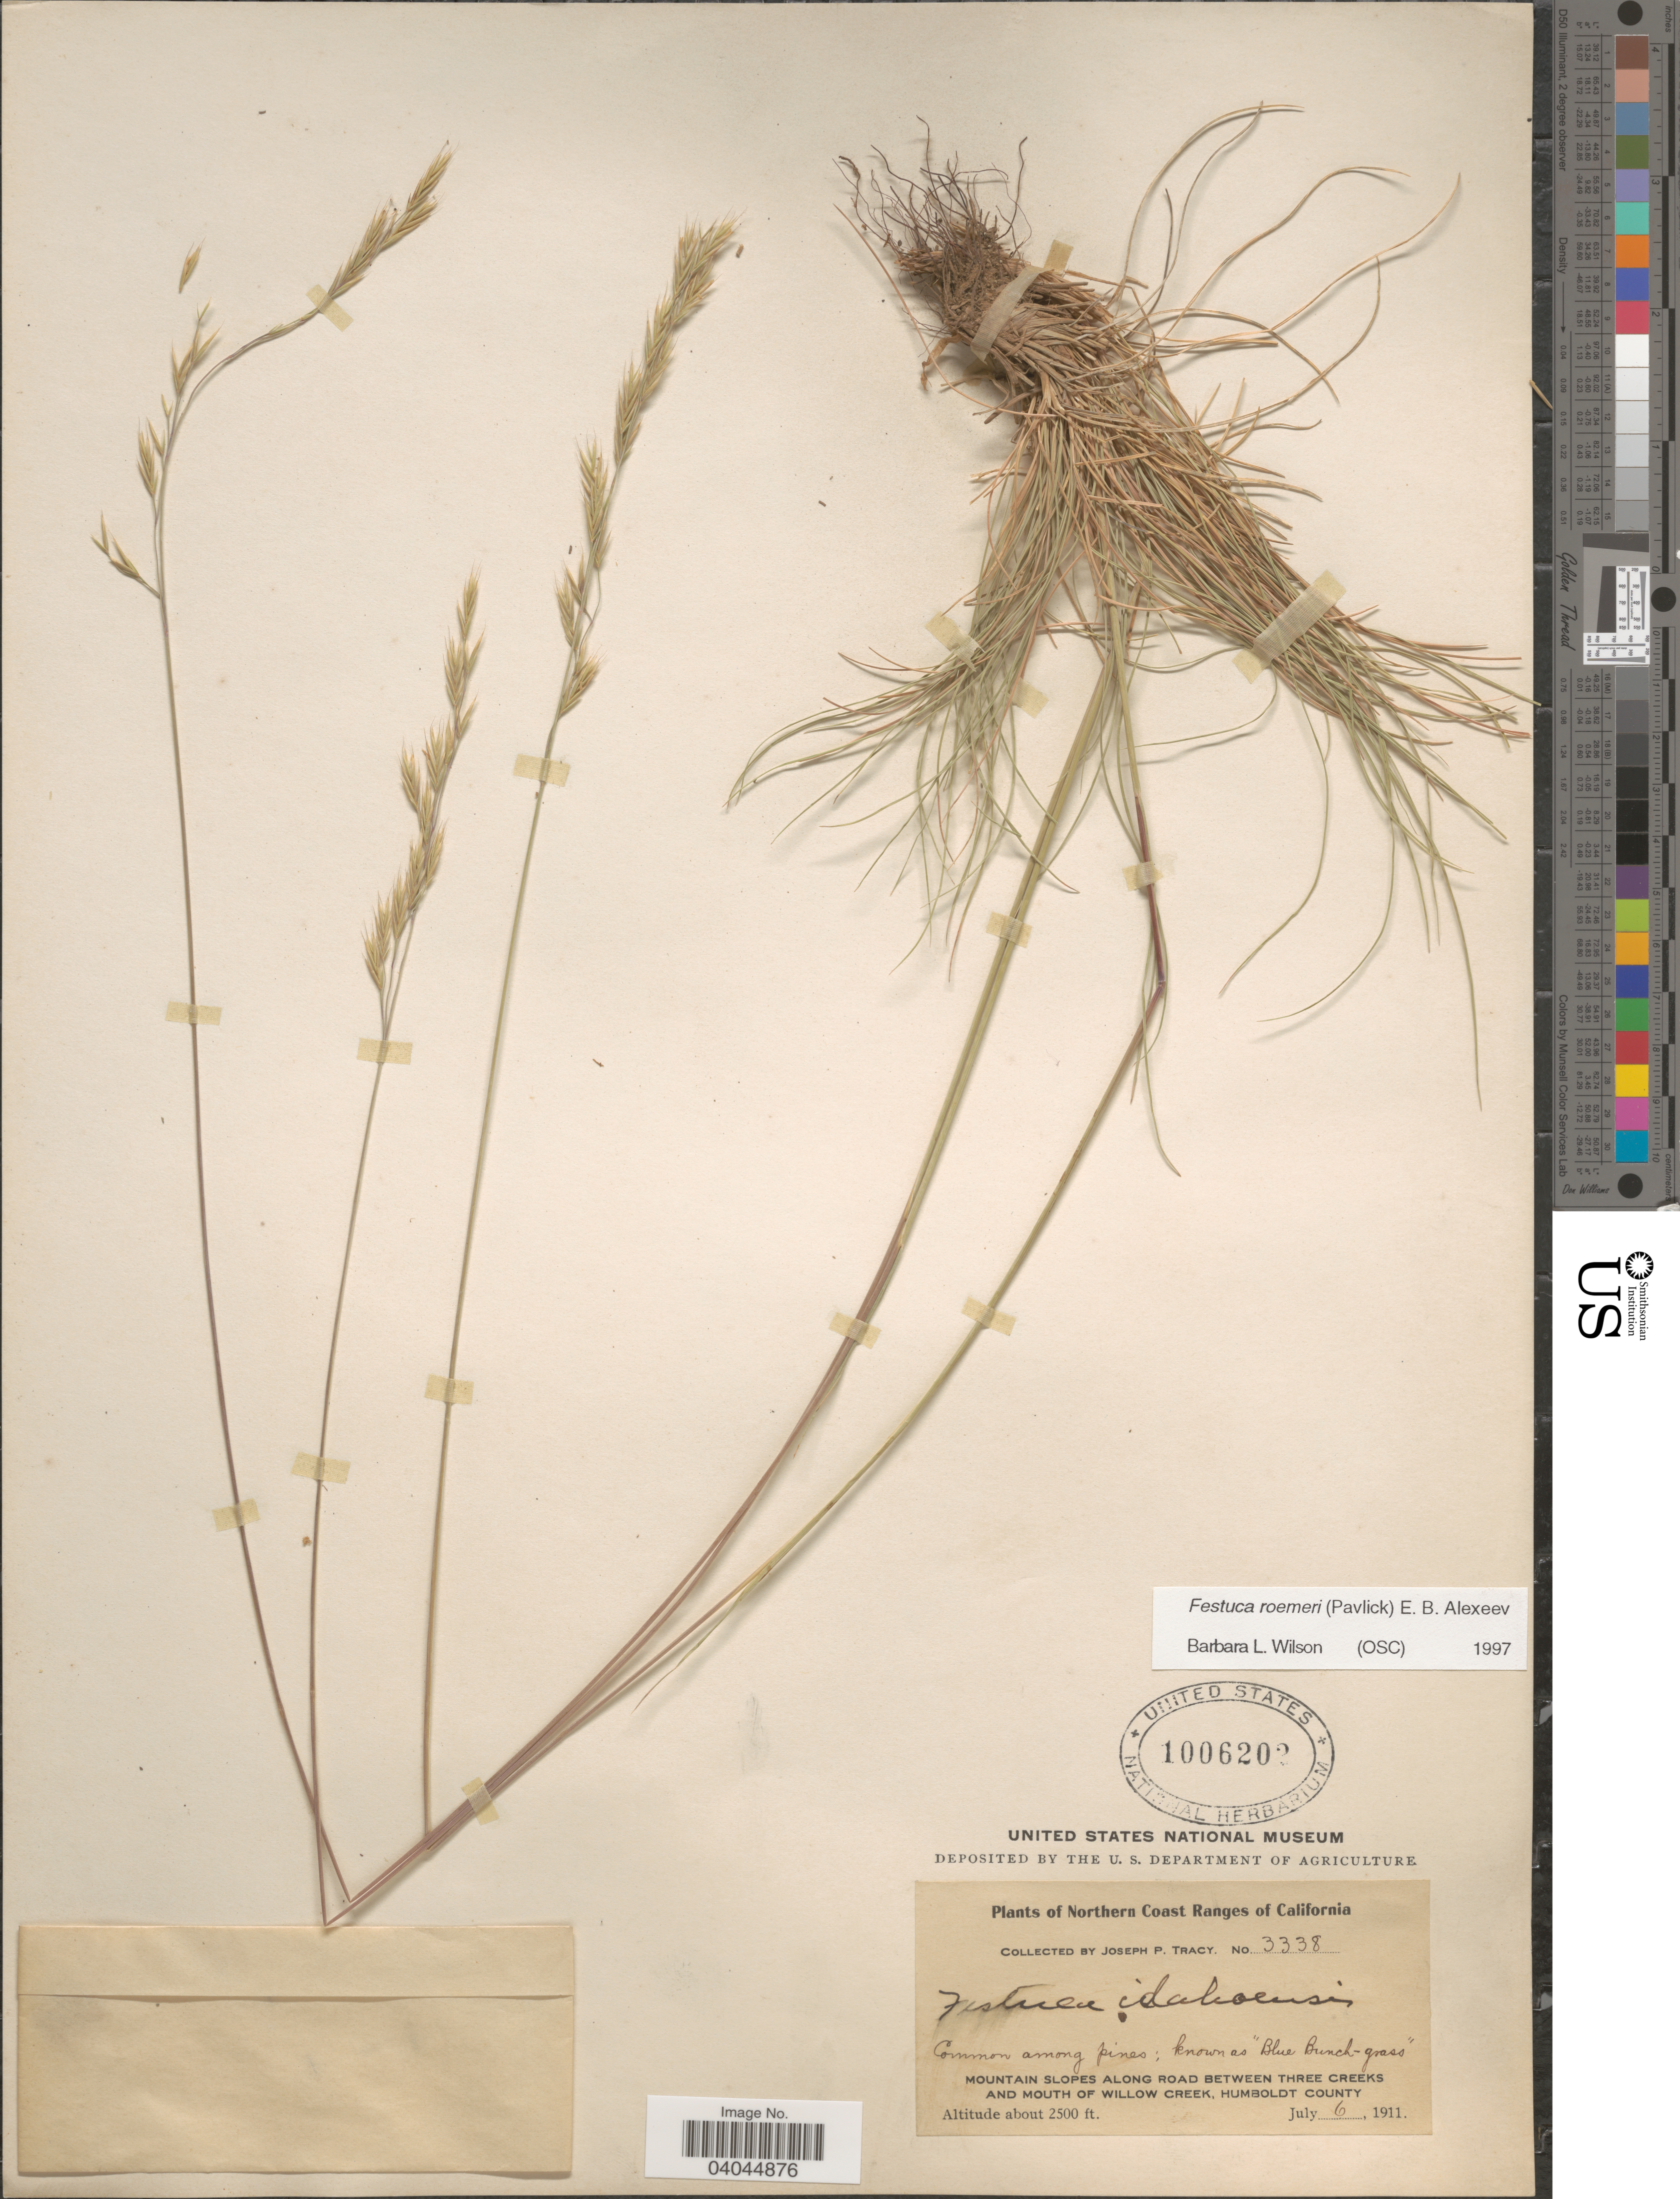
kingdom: Plantae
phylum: Tracheophyta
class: Liliopsida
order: Poales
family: Poaceae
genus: Festuca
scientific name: Festuca roemeri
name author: (Pavlick) E.B. Alexeev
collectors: J. Tracy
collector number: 3338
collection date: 1911-07-06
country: United States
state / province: California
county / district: Humboldt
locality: Northern Coast Ranges of California. Mountain slopes along road between three creeks and mouth of Willow Creek, Humboldt County.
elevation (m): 762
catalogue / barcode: US 1006202